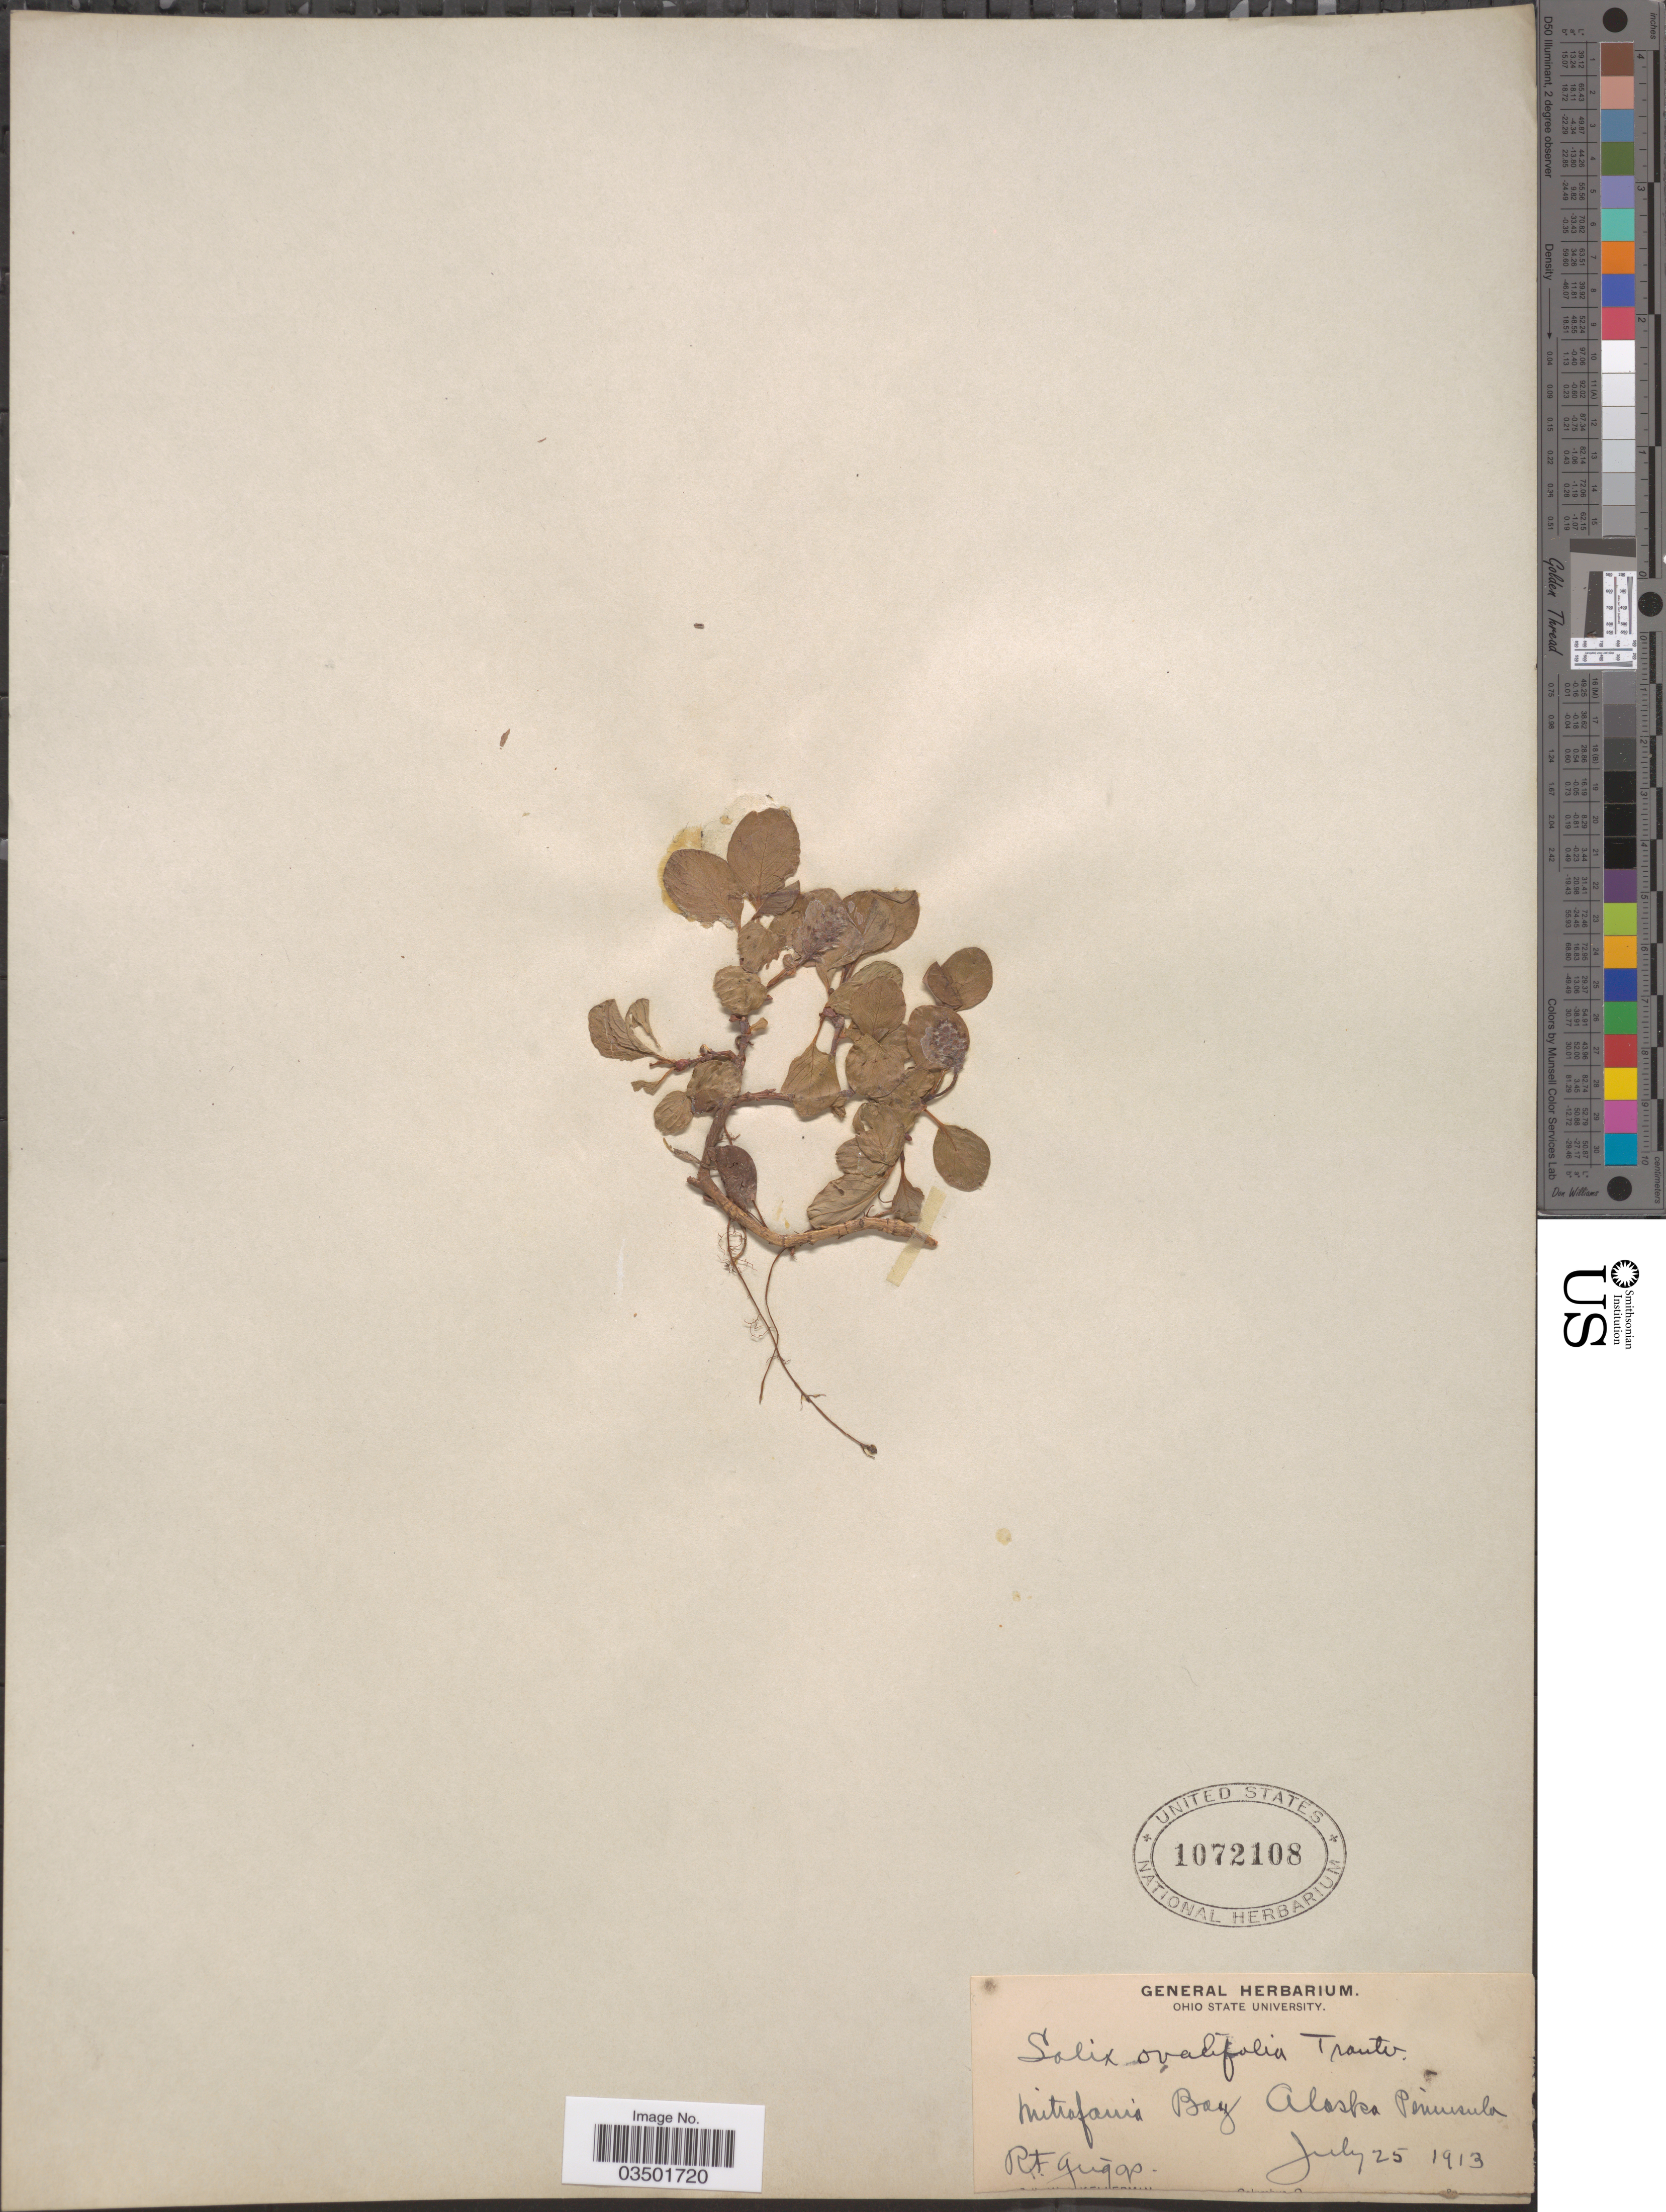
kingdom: Plantae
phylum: Tracheophyta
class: Magnoliopsida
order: Malpighiales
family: Salicaceae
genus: Salix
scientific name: Salix ovalifolia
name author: Trautv.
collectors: R. F. Griggs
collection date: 1913-07-25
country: United States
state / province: Alaska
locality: Mitrofania Bay. Alaska Peninsula.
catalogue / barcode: US 1072108